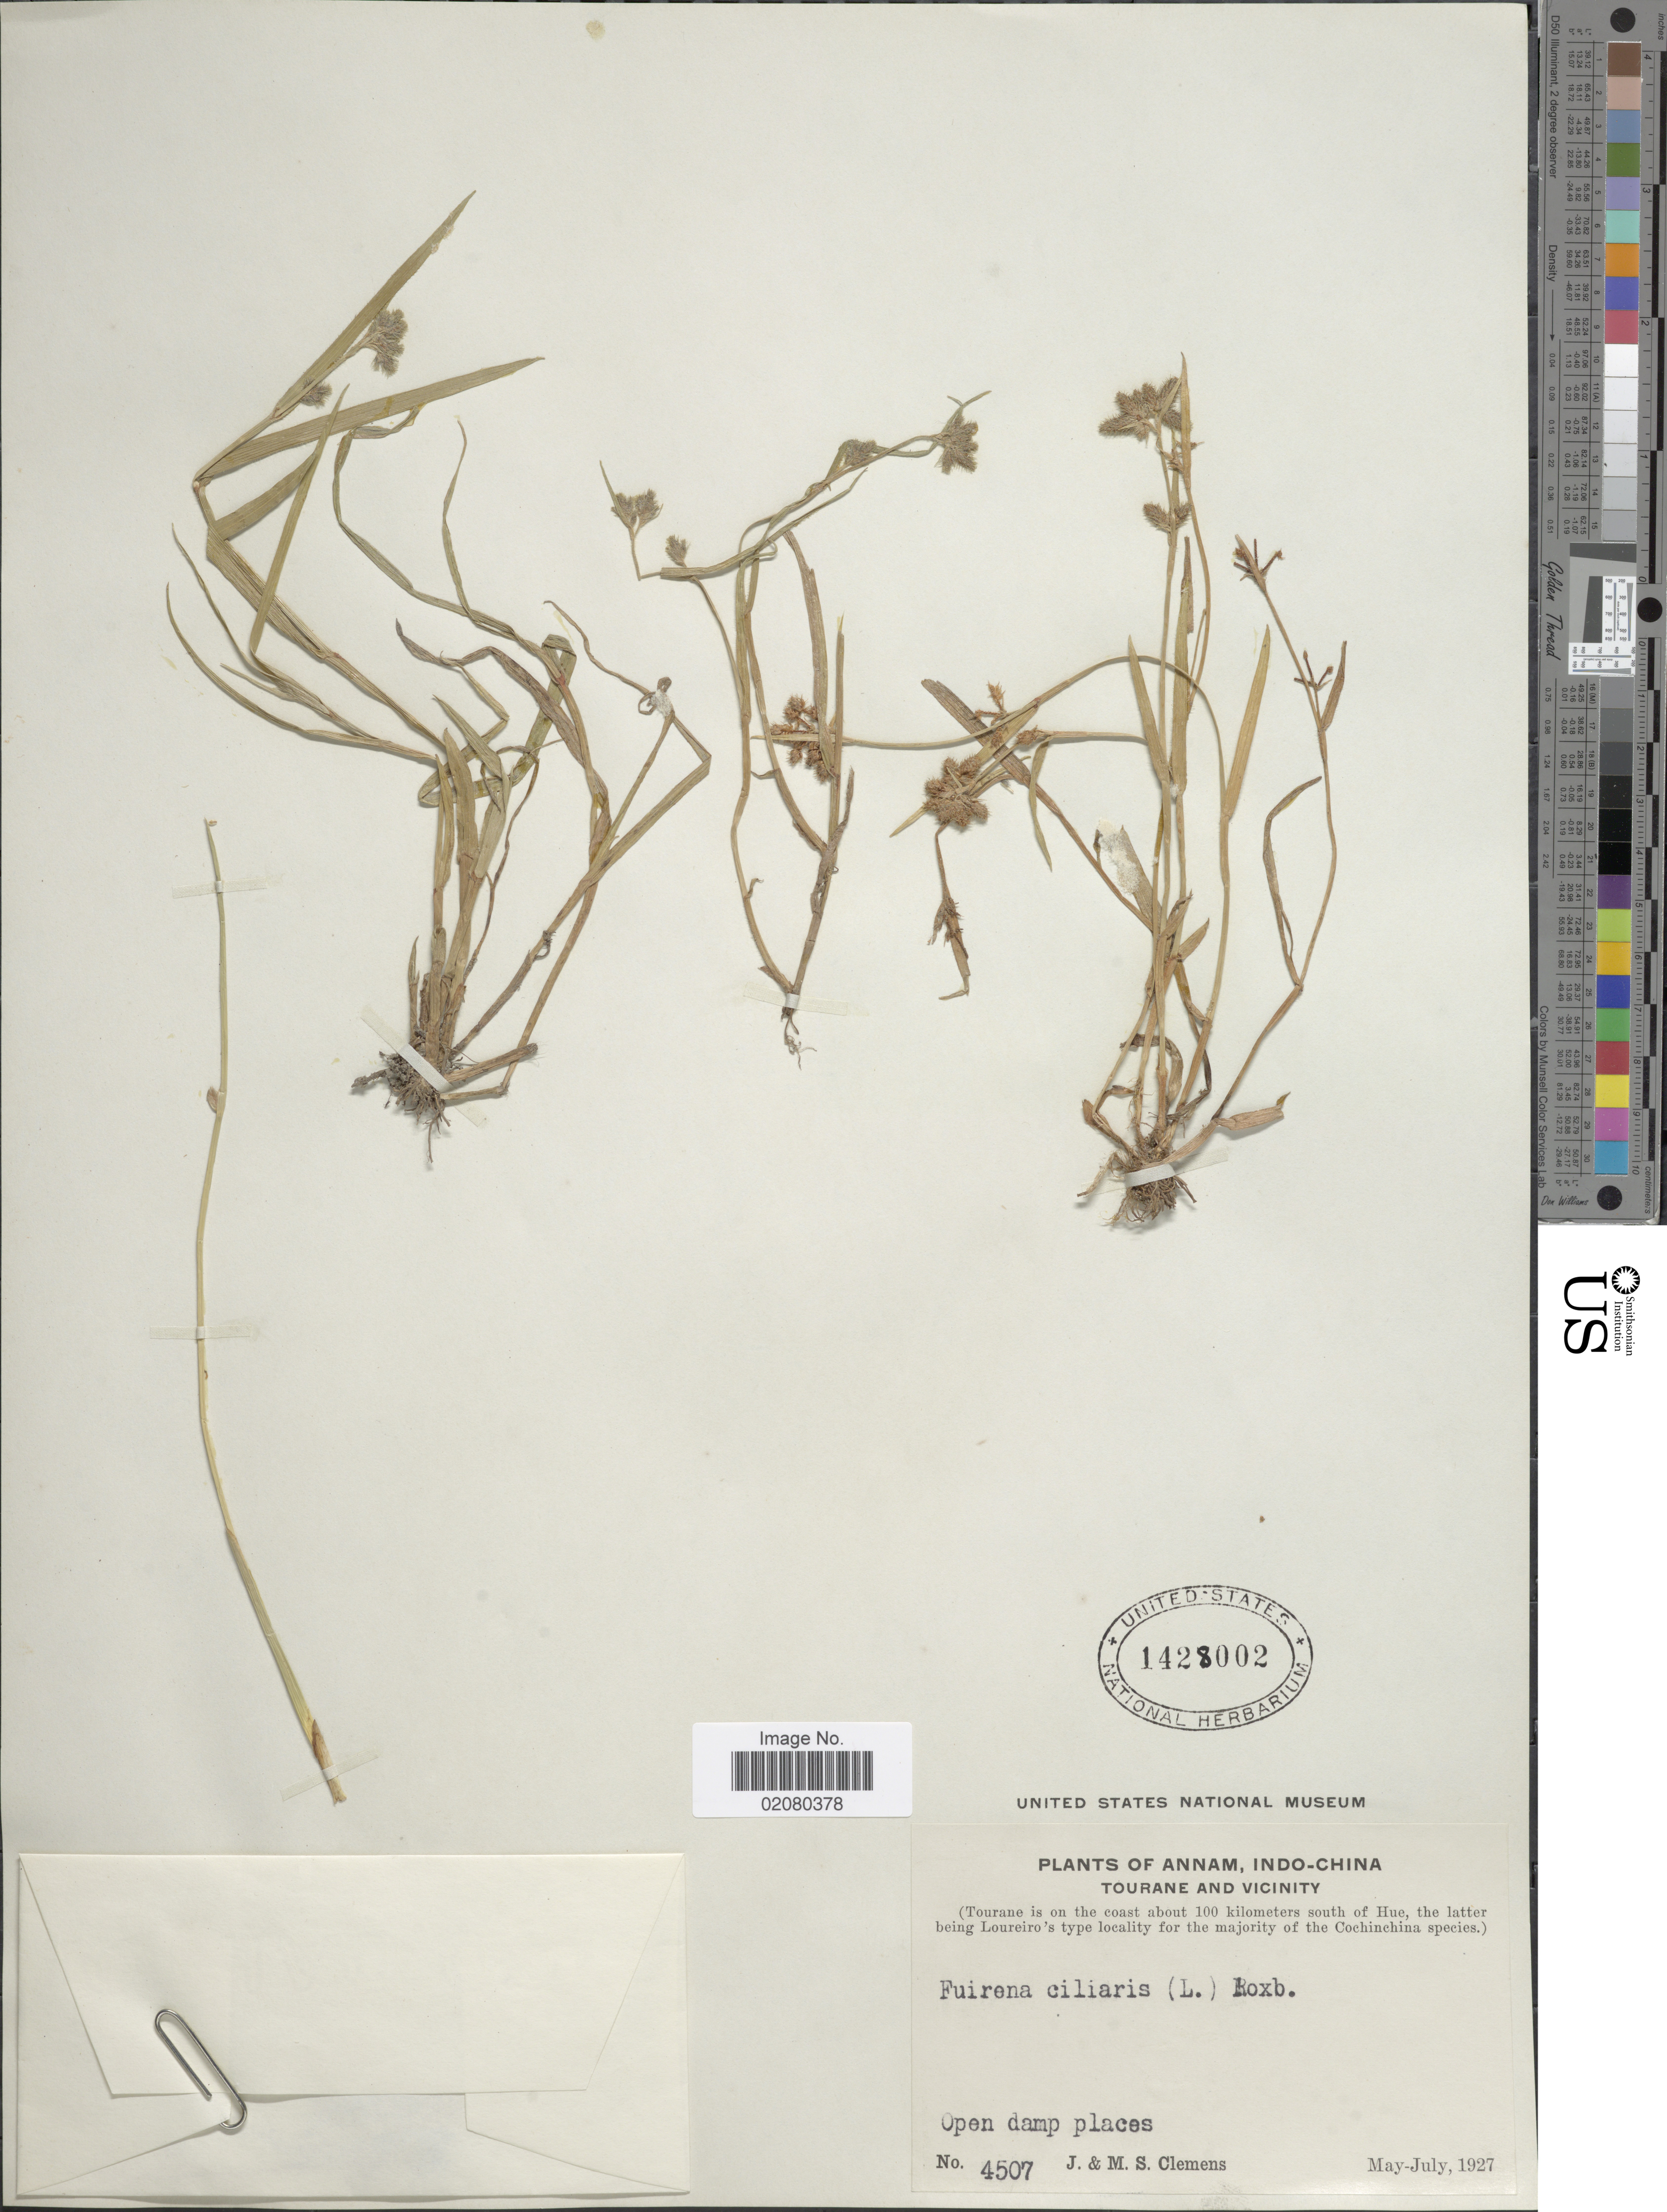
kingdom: Plantae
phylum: Tracheophyta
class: Liliopsida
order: Poales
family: Cyperaceae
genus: Fuirena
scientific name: Fuirena ciliaris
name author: (L.) Roxb.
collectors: J. Clemens & M. S. Clemens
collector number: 4507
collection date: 1927-05/1927-07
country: Vietnam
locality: Annam, Indo-China Tourane and vicinity (Tourane is on the coast about 100 kilometers south of Hue, the latter being Loureiro's type locality for the majority of the Cochinchina species), open damp places.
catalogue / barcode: US 1428002